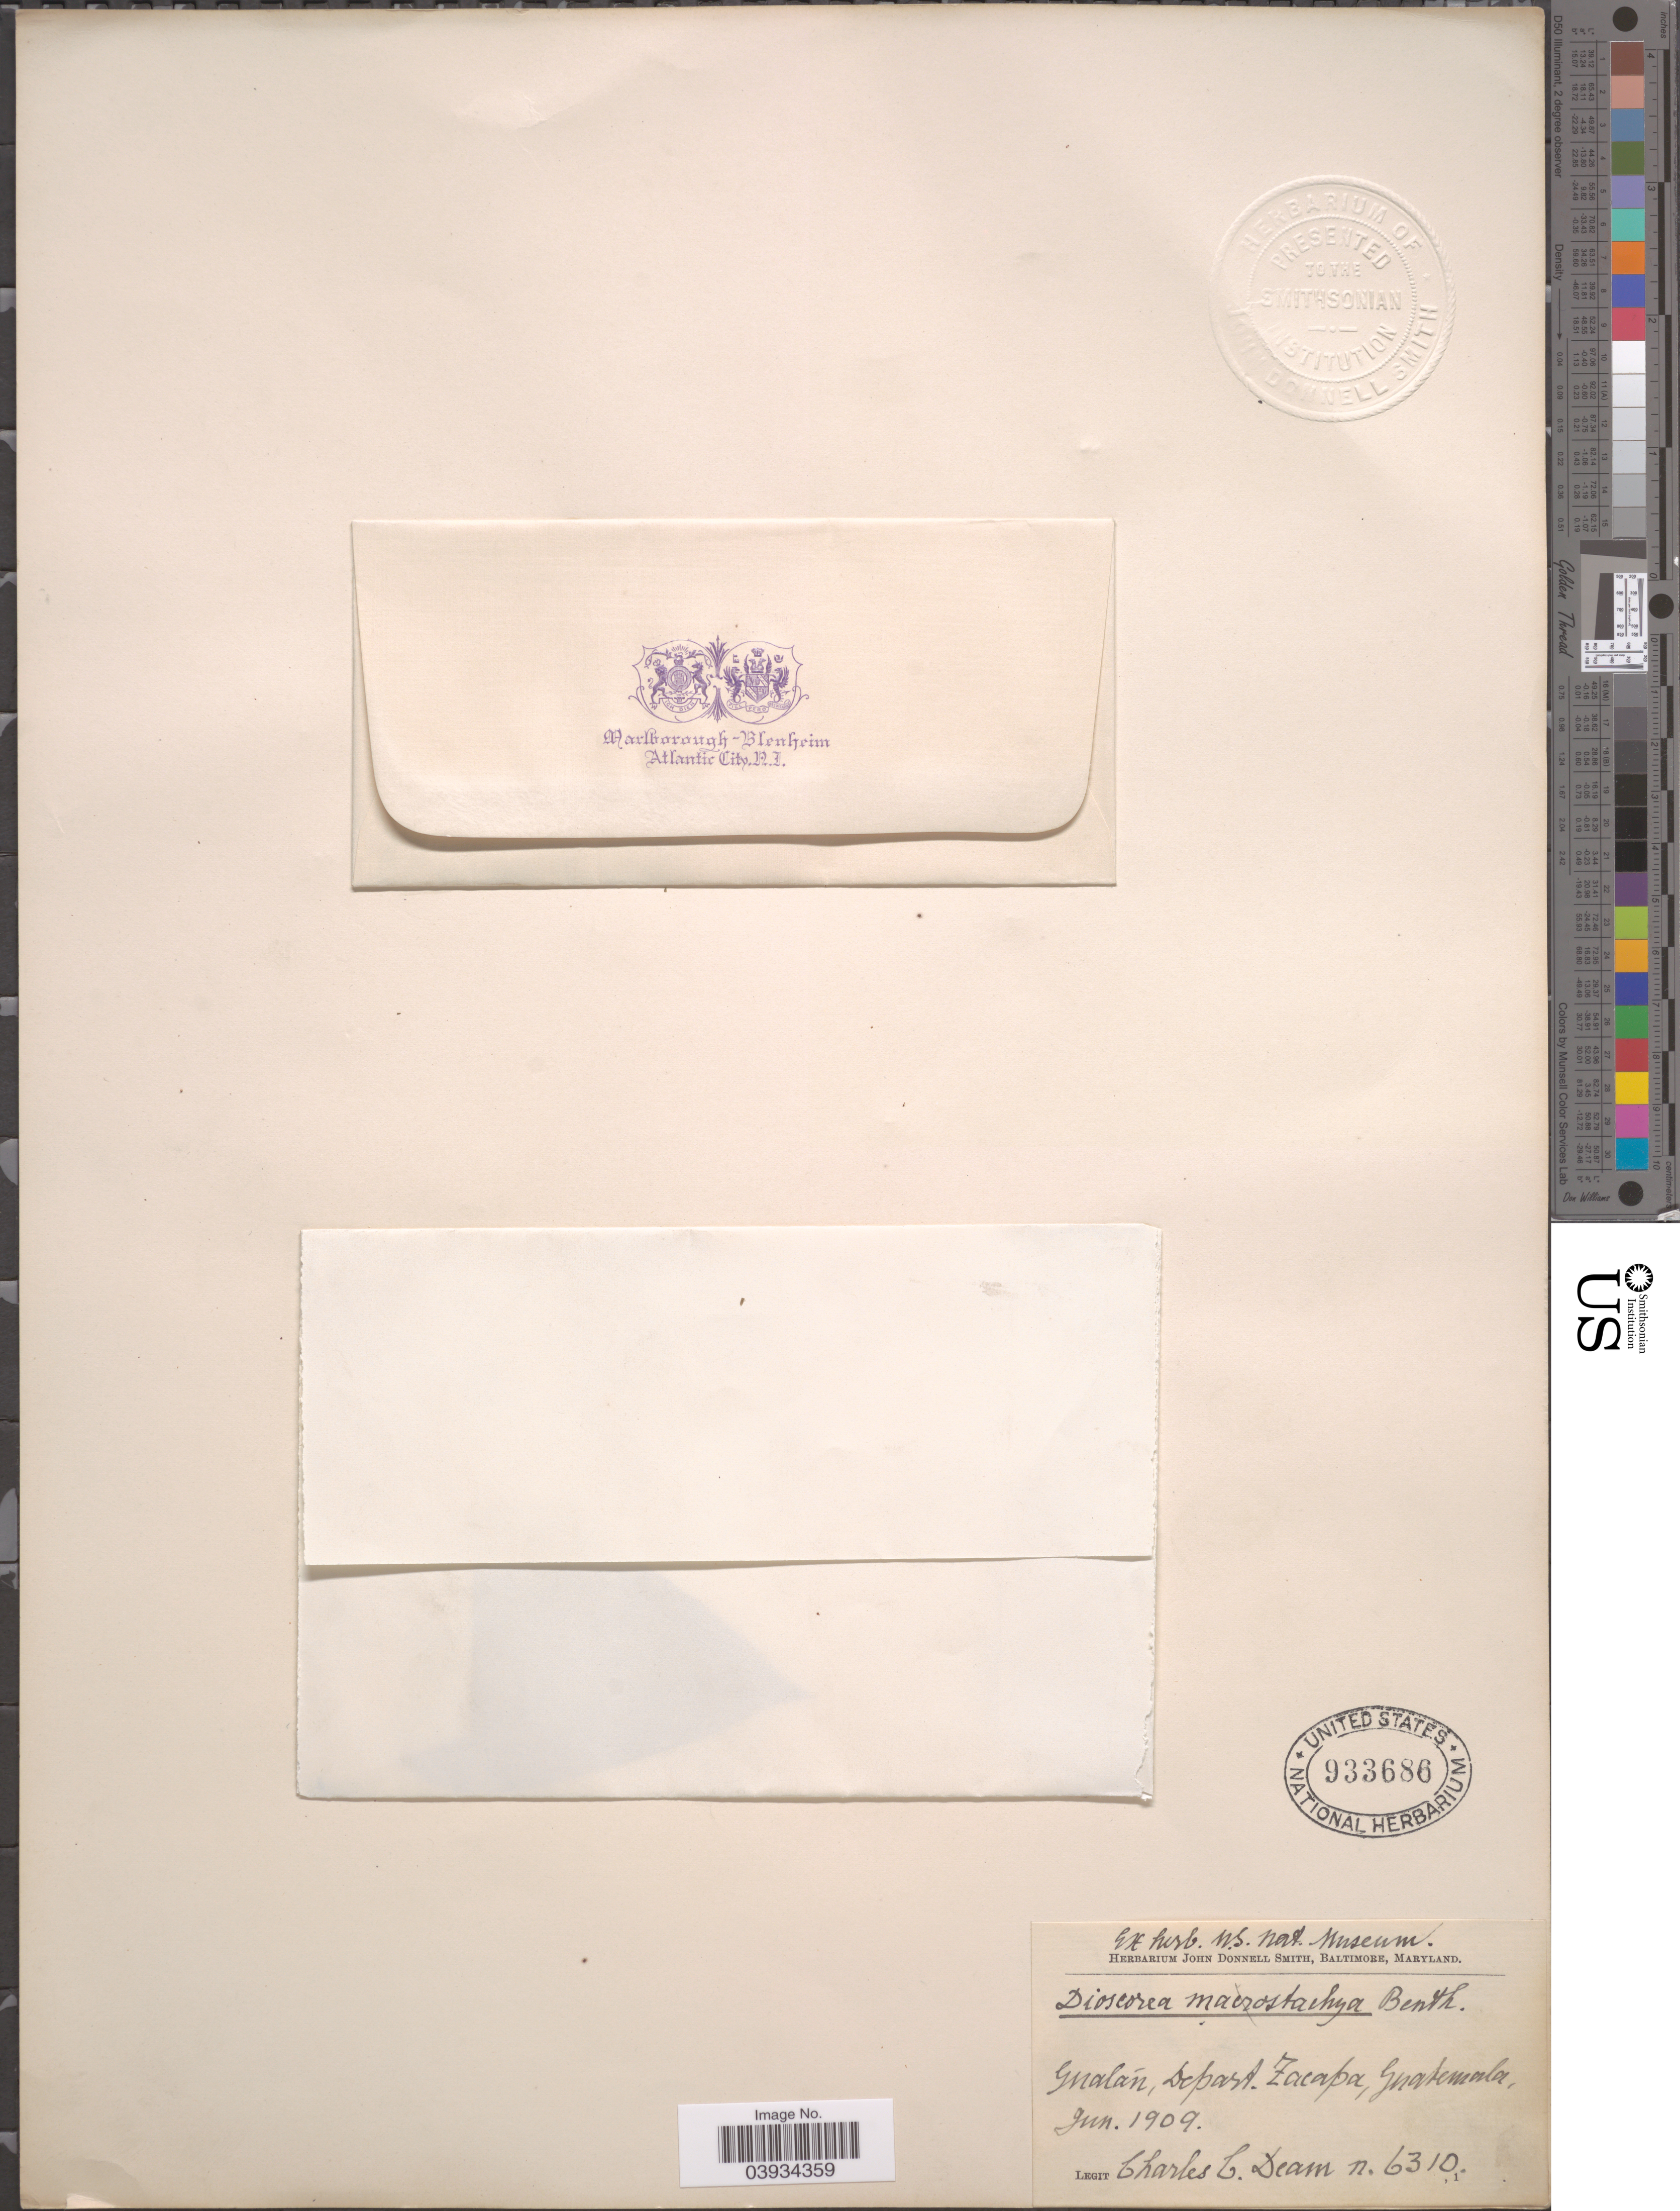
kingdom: Plantae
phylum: Tracheophyta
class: Liliopsida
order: Dioscoreales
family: Dioscoreaceae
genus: Dioscorea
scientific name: Dioscorea astrostigma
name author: Uline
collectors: C. C. Deam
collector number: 6310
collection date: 1909-06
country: Guatemala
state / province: Zacapa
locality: Gualán, Depart. Zacapa.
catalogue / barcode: US 933686